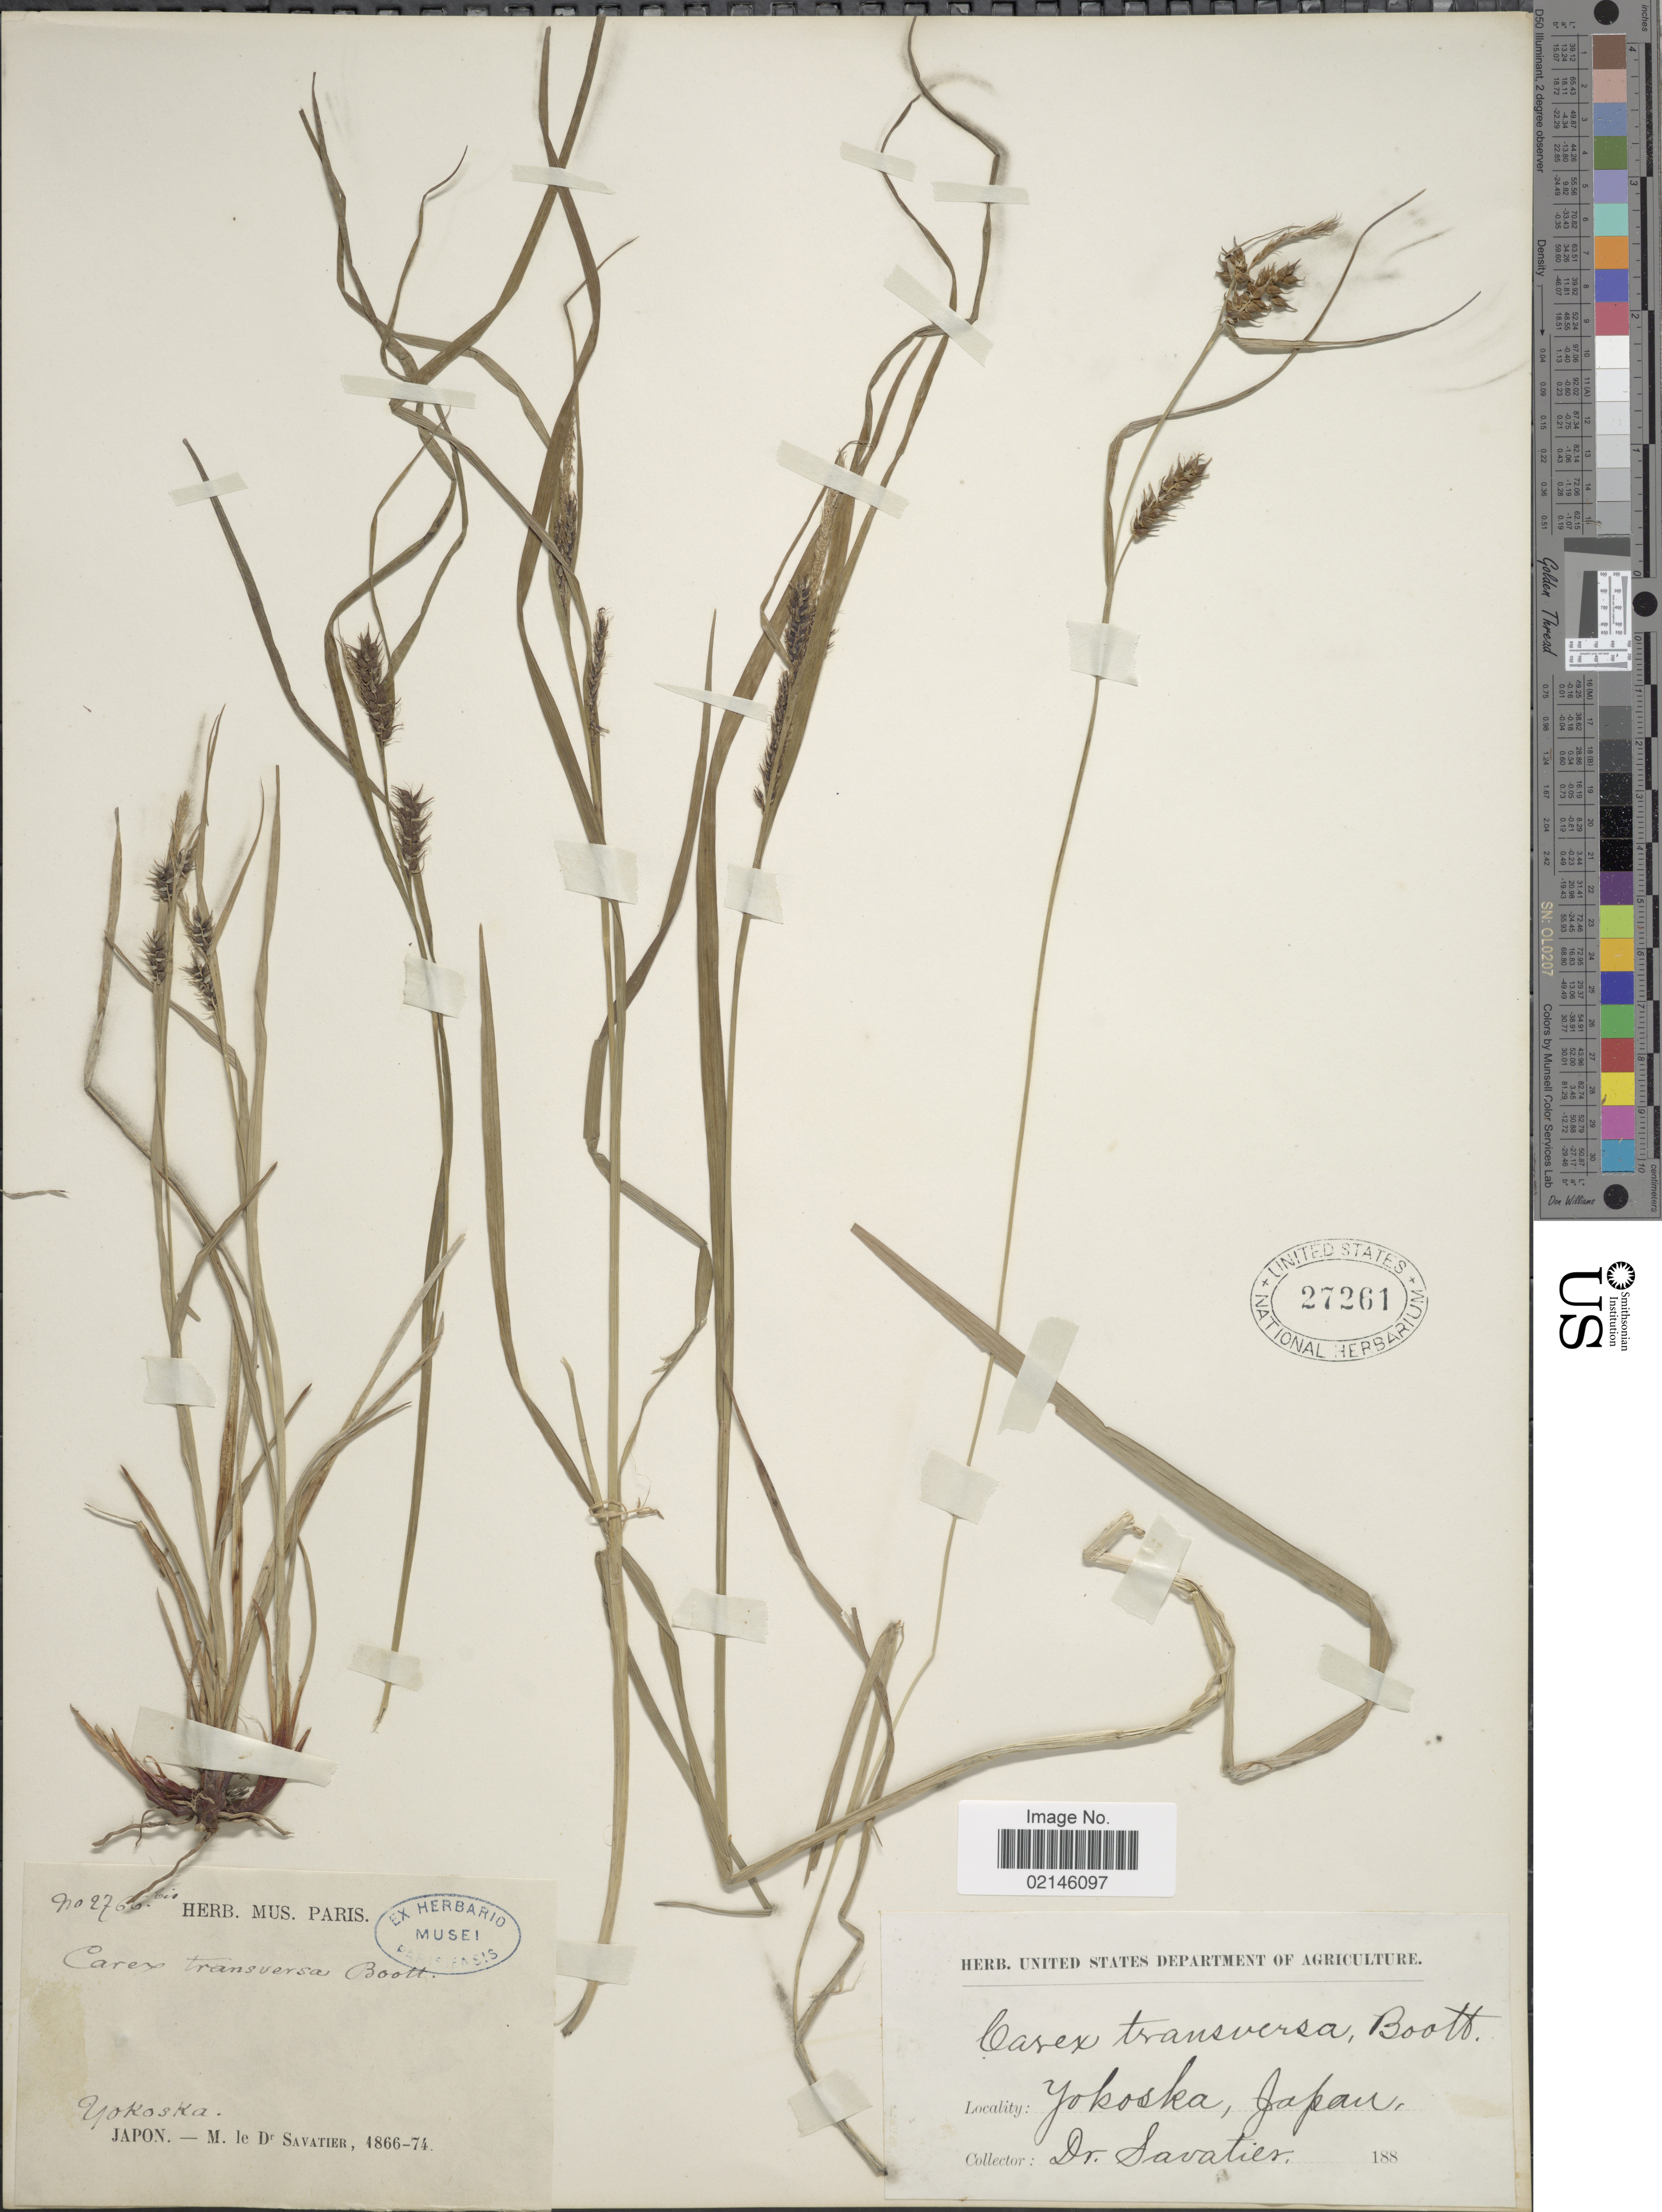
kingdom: Plantae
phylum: Tracheophyta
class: Liliopsida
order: Poales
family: Cyperaceae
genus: Carex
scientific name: Carex brownii subsp. transversa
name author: (Boott) J. Kern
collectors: M. Savatier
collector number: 2760bis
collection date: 1866/1874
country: Japan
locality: Yokoska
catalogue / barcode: US 27261